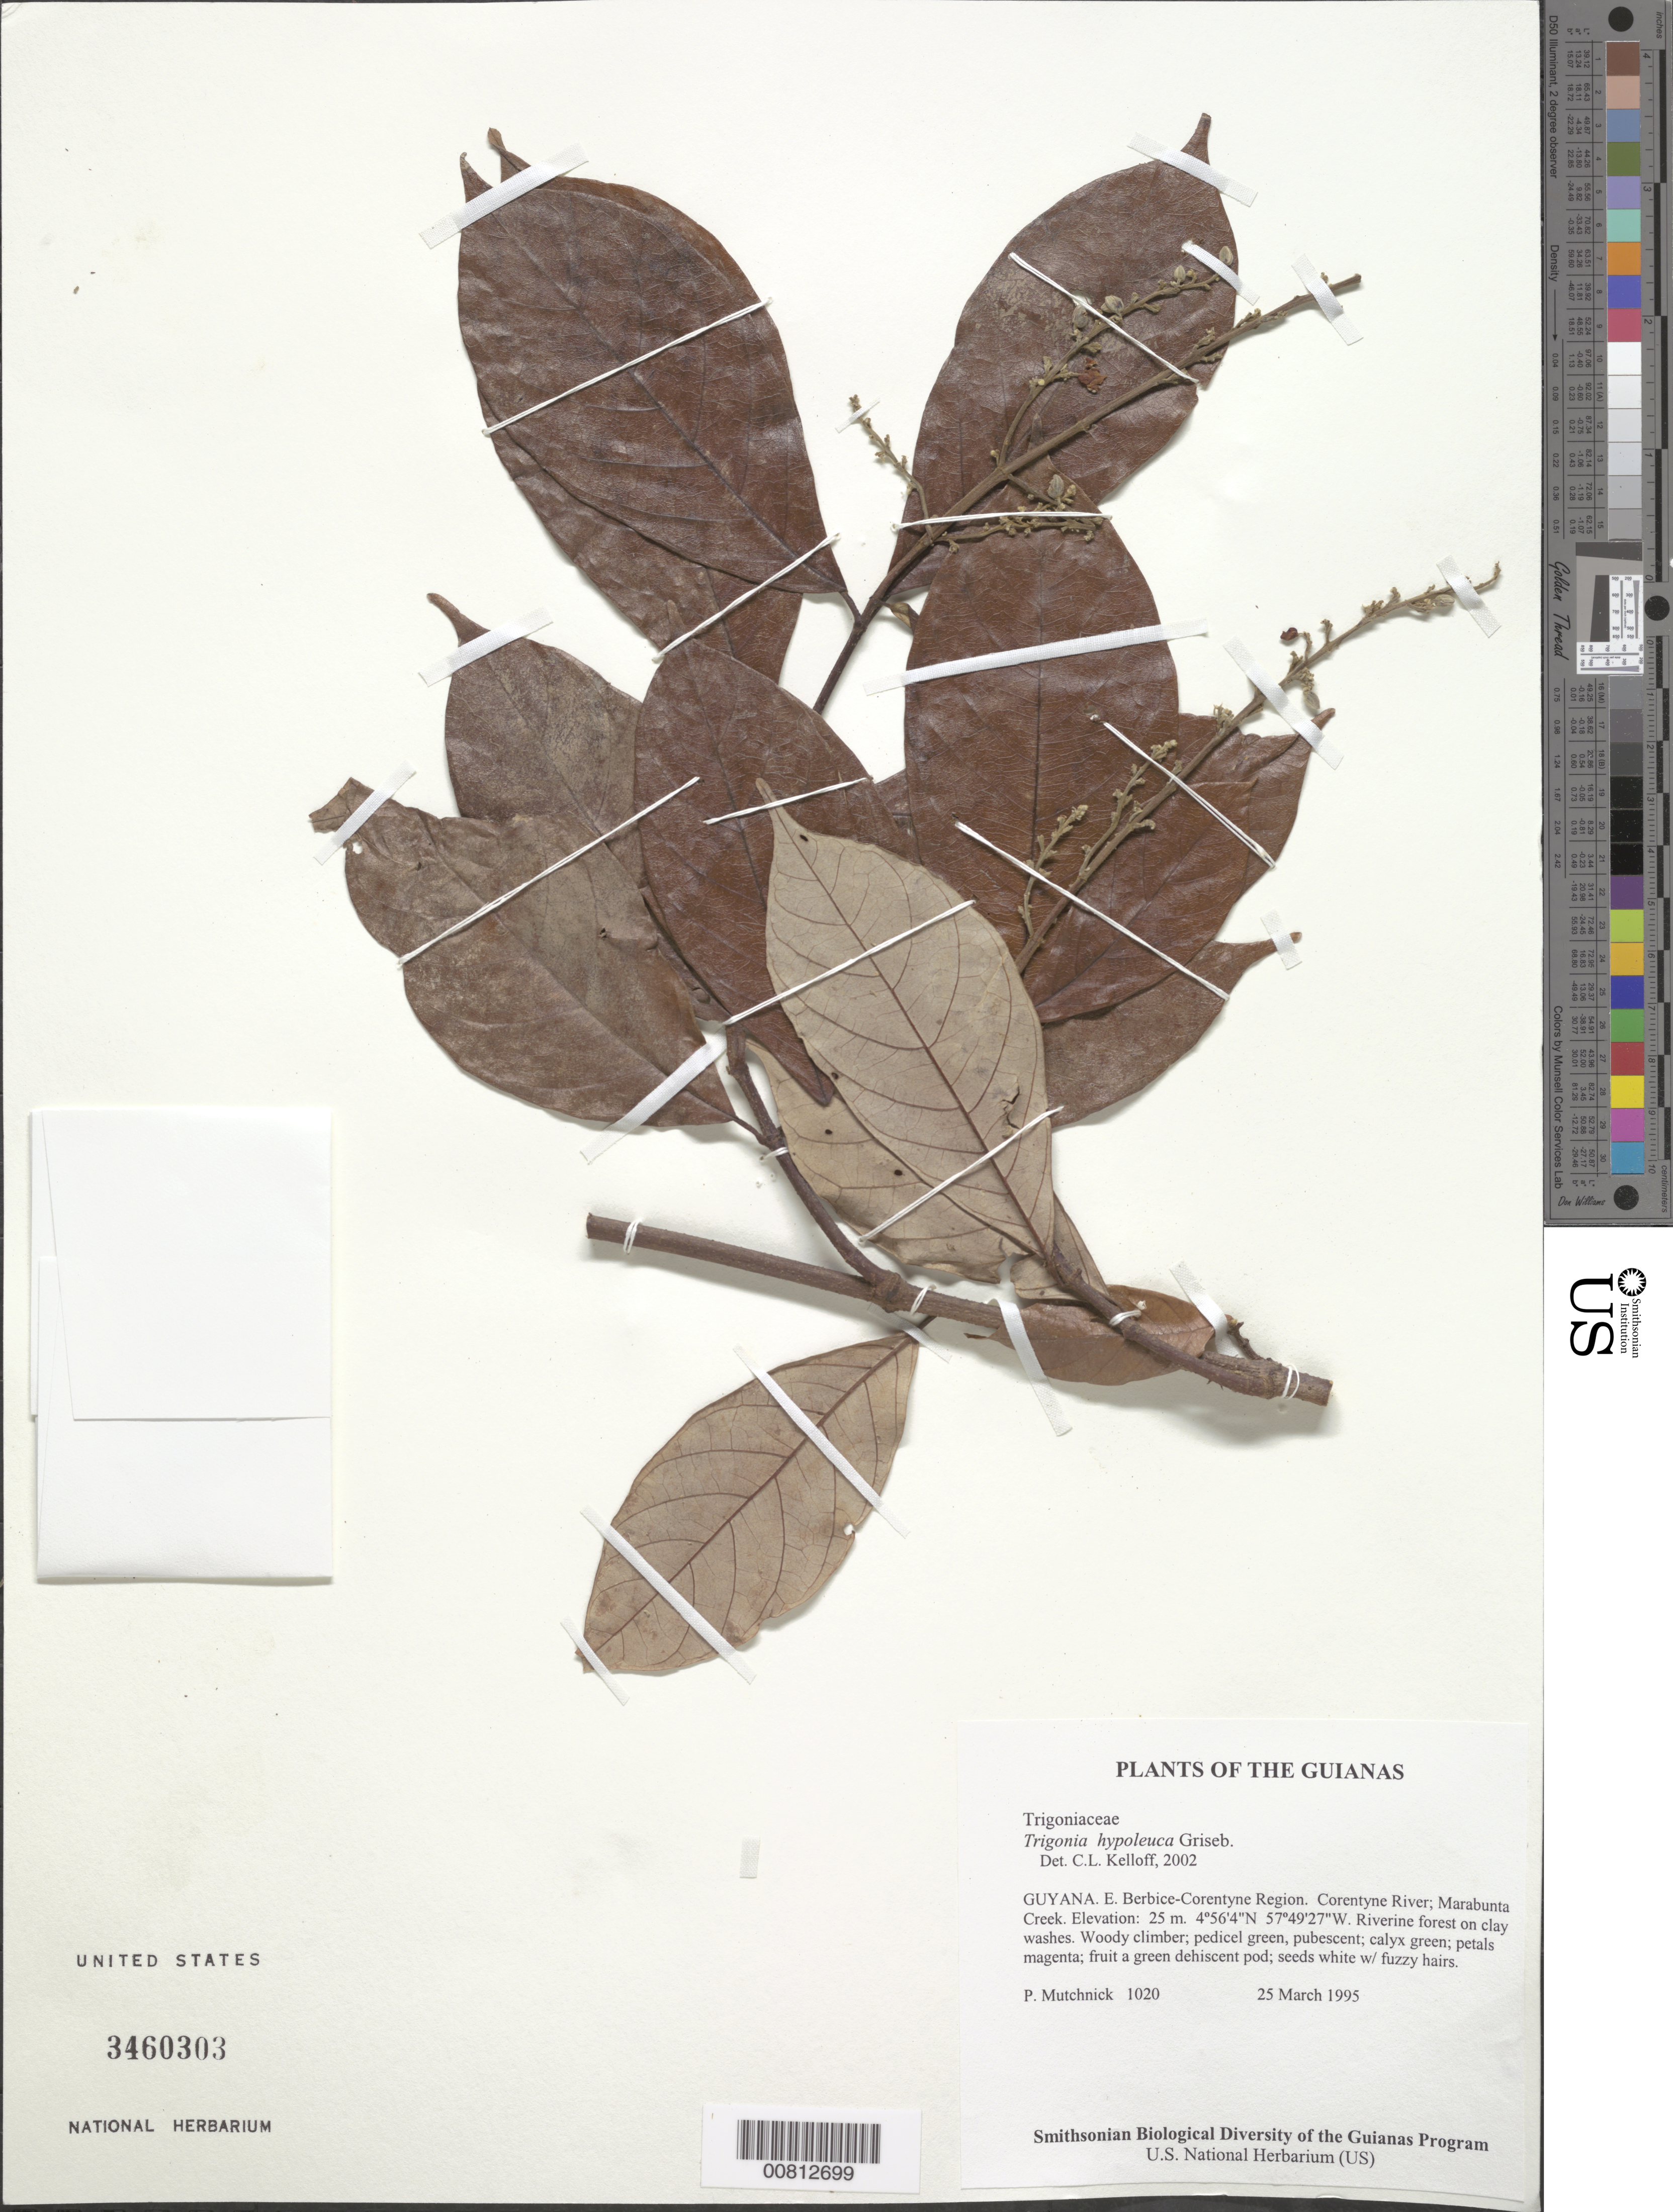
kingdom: Plantae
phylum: Tracheophyta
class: Magnoliopsida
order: Malpighiales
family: Trigoniaceae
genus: Trigonia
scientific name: Trigonia hypoleuca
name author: Griseb.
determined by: Kelloff, Carol L., (US), Smithsonian Institution - National Museum of Natural History (UNITED STATES)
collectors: P. Mutchnick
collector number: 1020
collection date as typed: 25 March 1995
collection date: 1995-03-25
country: Guyana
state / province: E. Berbice-Corentyne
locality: Corentyne River; Marabunta Creek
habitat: Riverine forest on clay washes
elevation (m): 25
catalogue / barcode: US 3460303